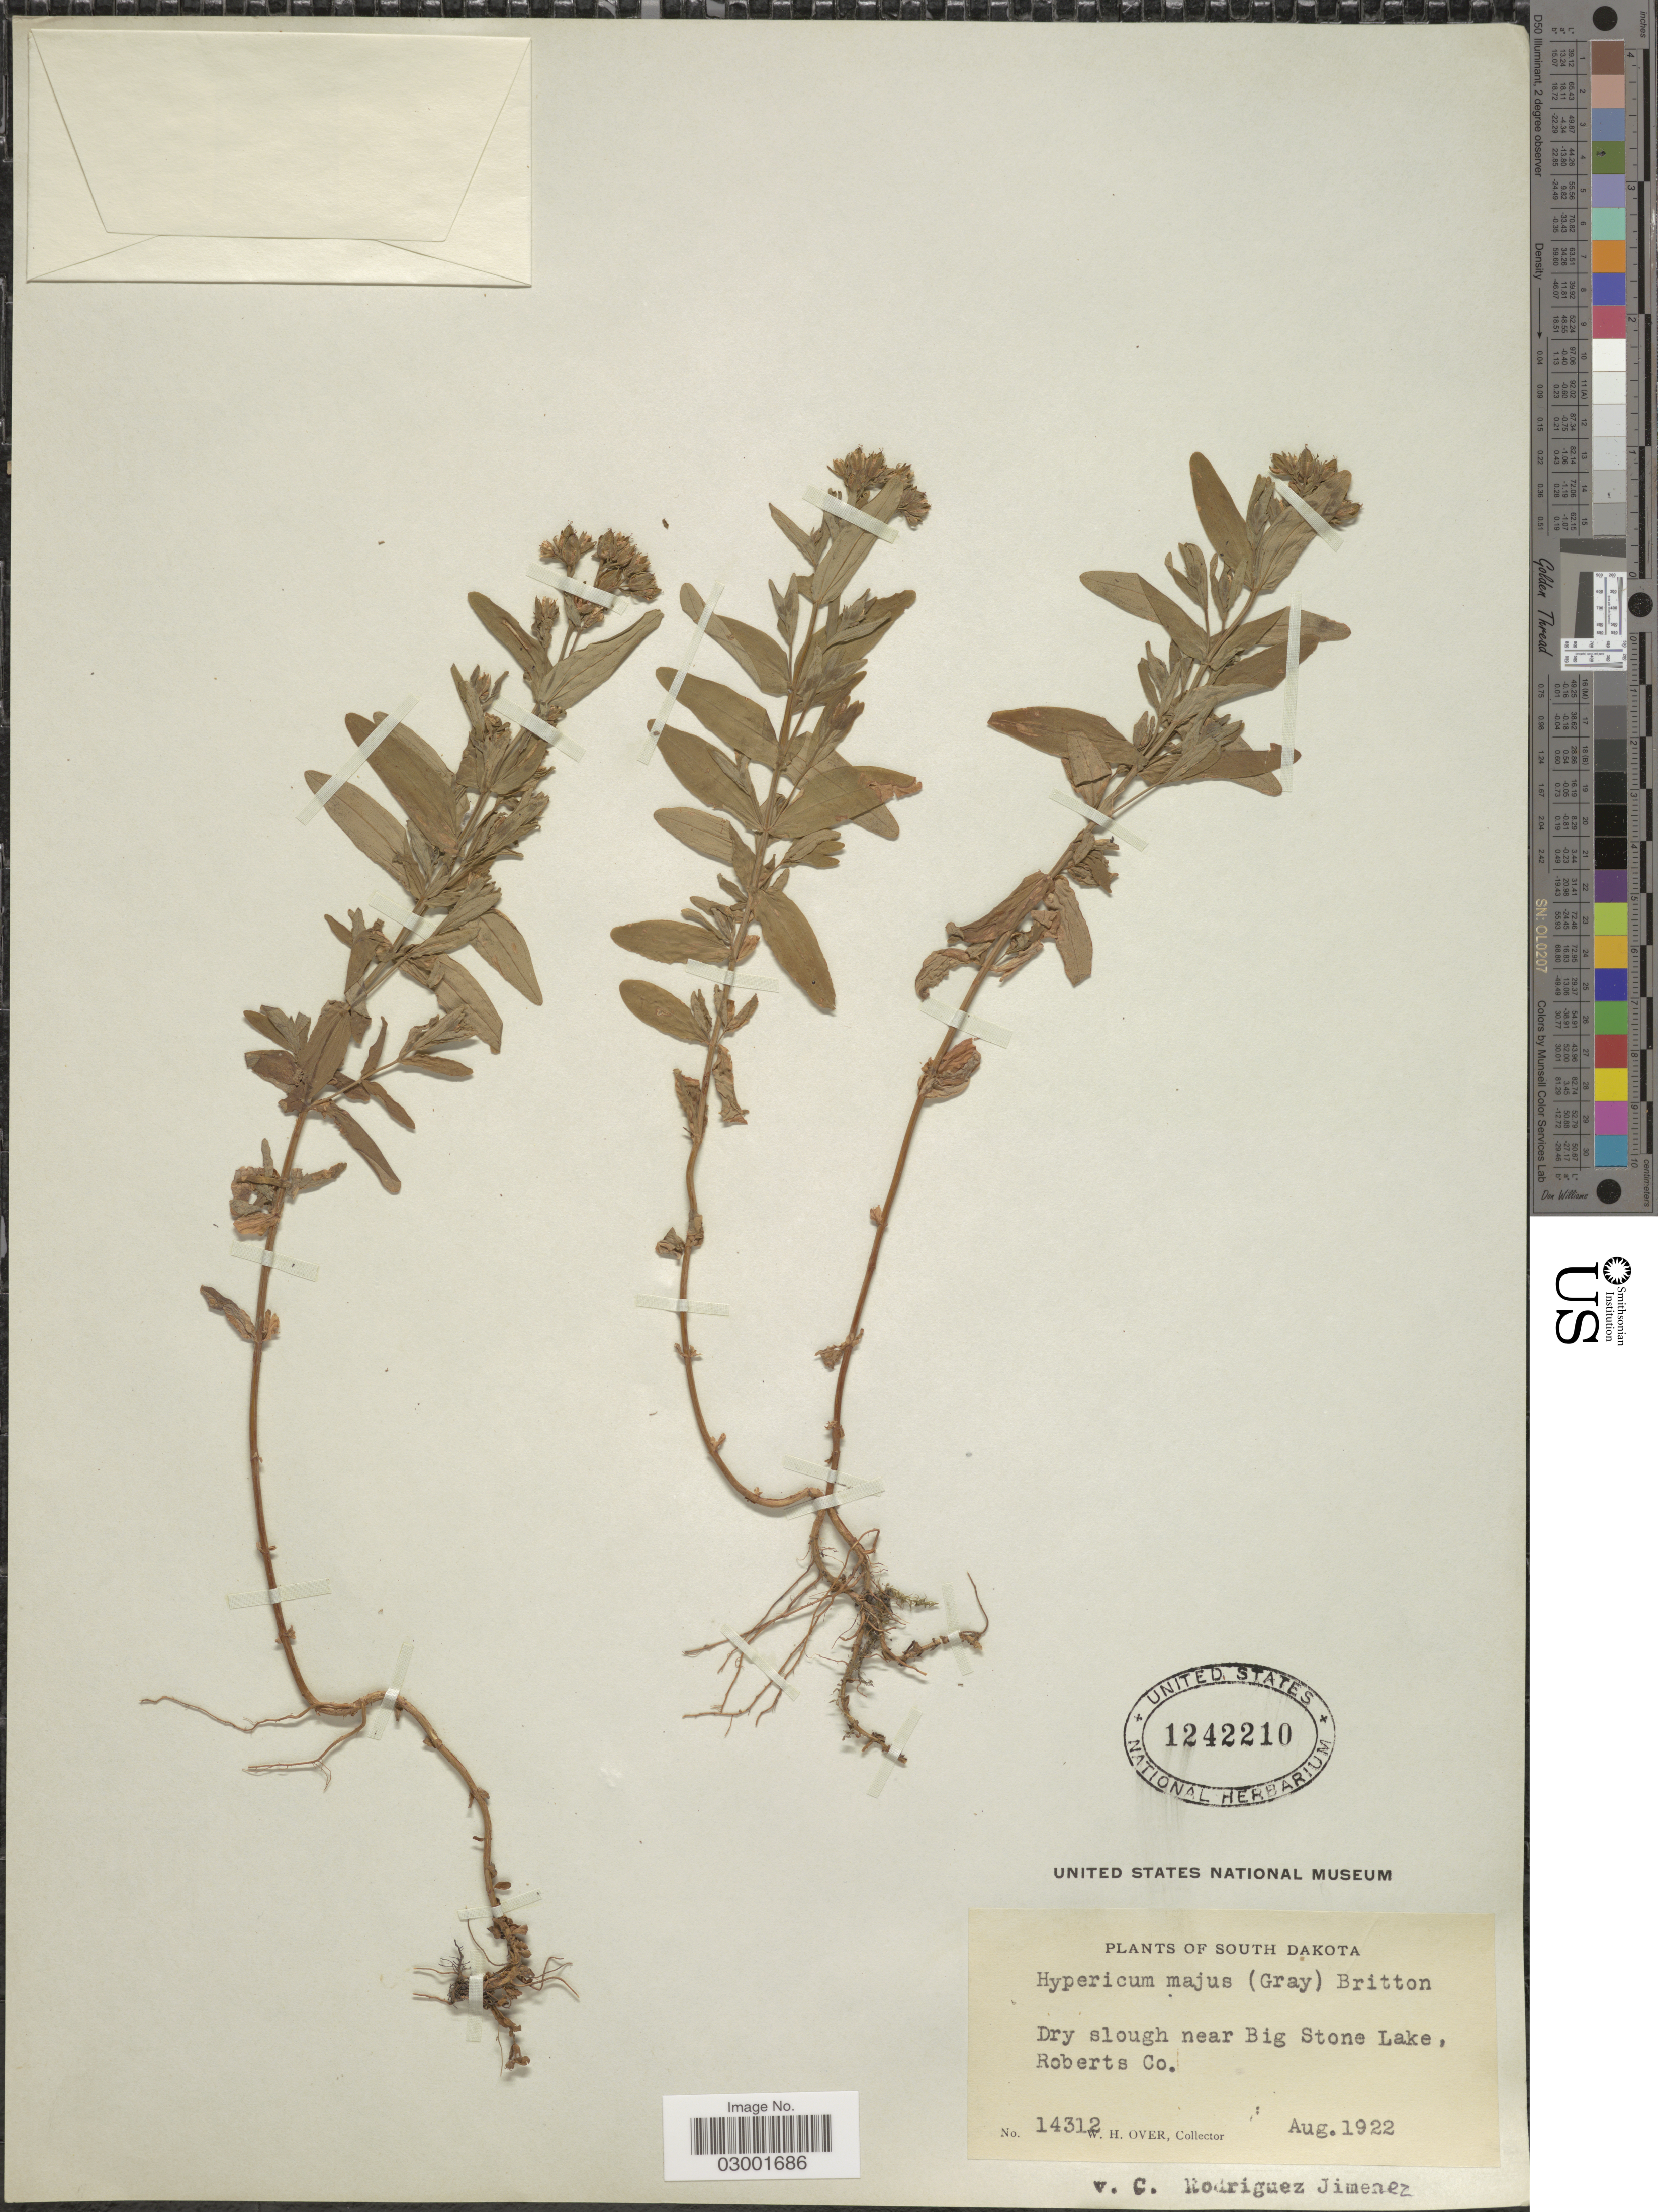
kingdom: Plantae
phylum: Tracheophyta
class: Magnoliopsida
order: Malpighiales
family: Hypericaceae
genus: Hypericum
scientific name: Hypericum majus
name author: (A. Gray) Britton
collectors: W. Over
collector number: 14312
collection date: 1922-08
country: United States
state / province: South Dakota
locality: Dry slough near Big Stone Lake, Roberts Co.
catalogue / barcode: US 1242210